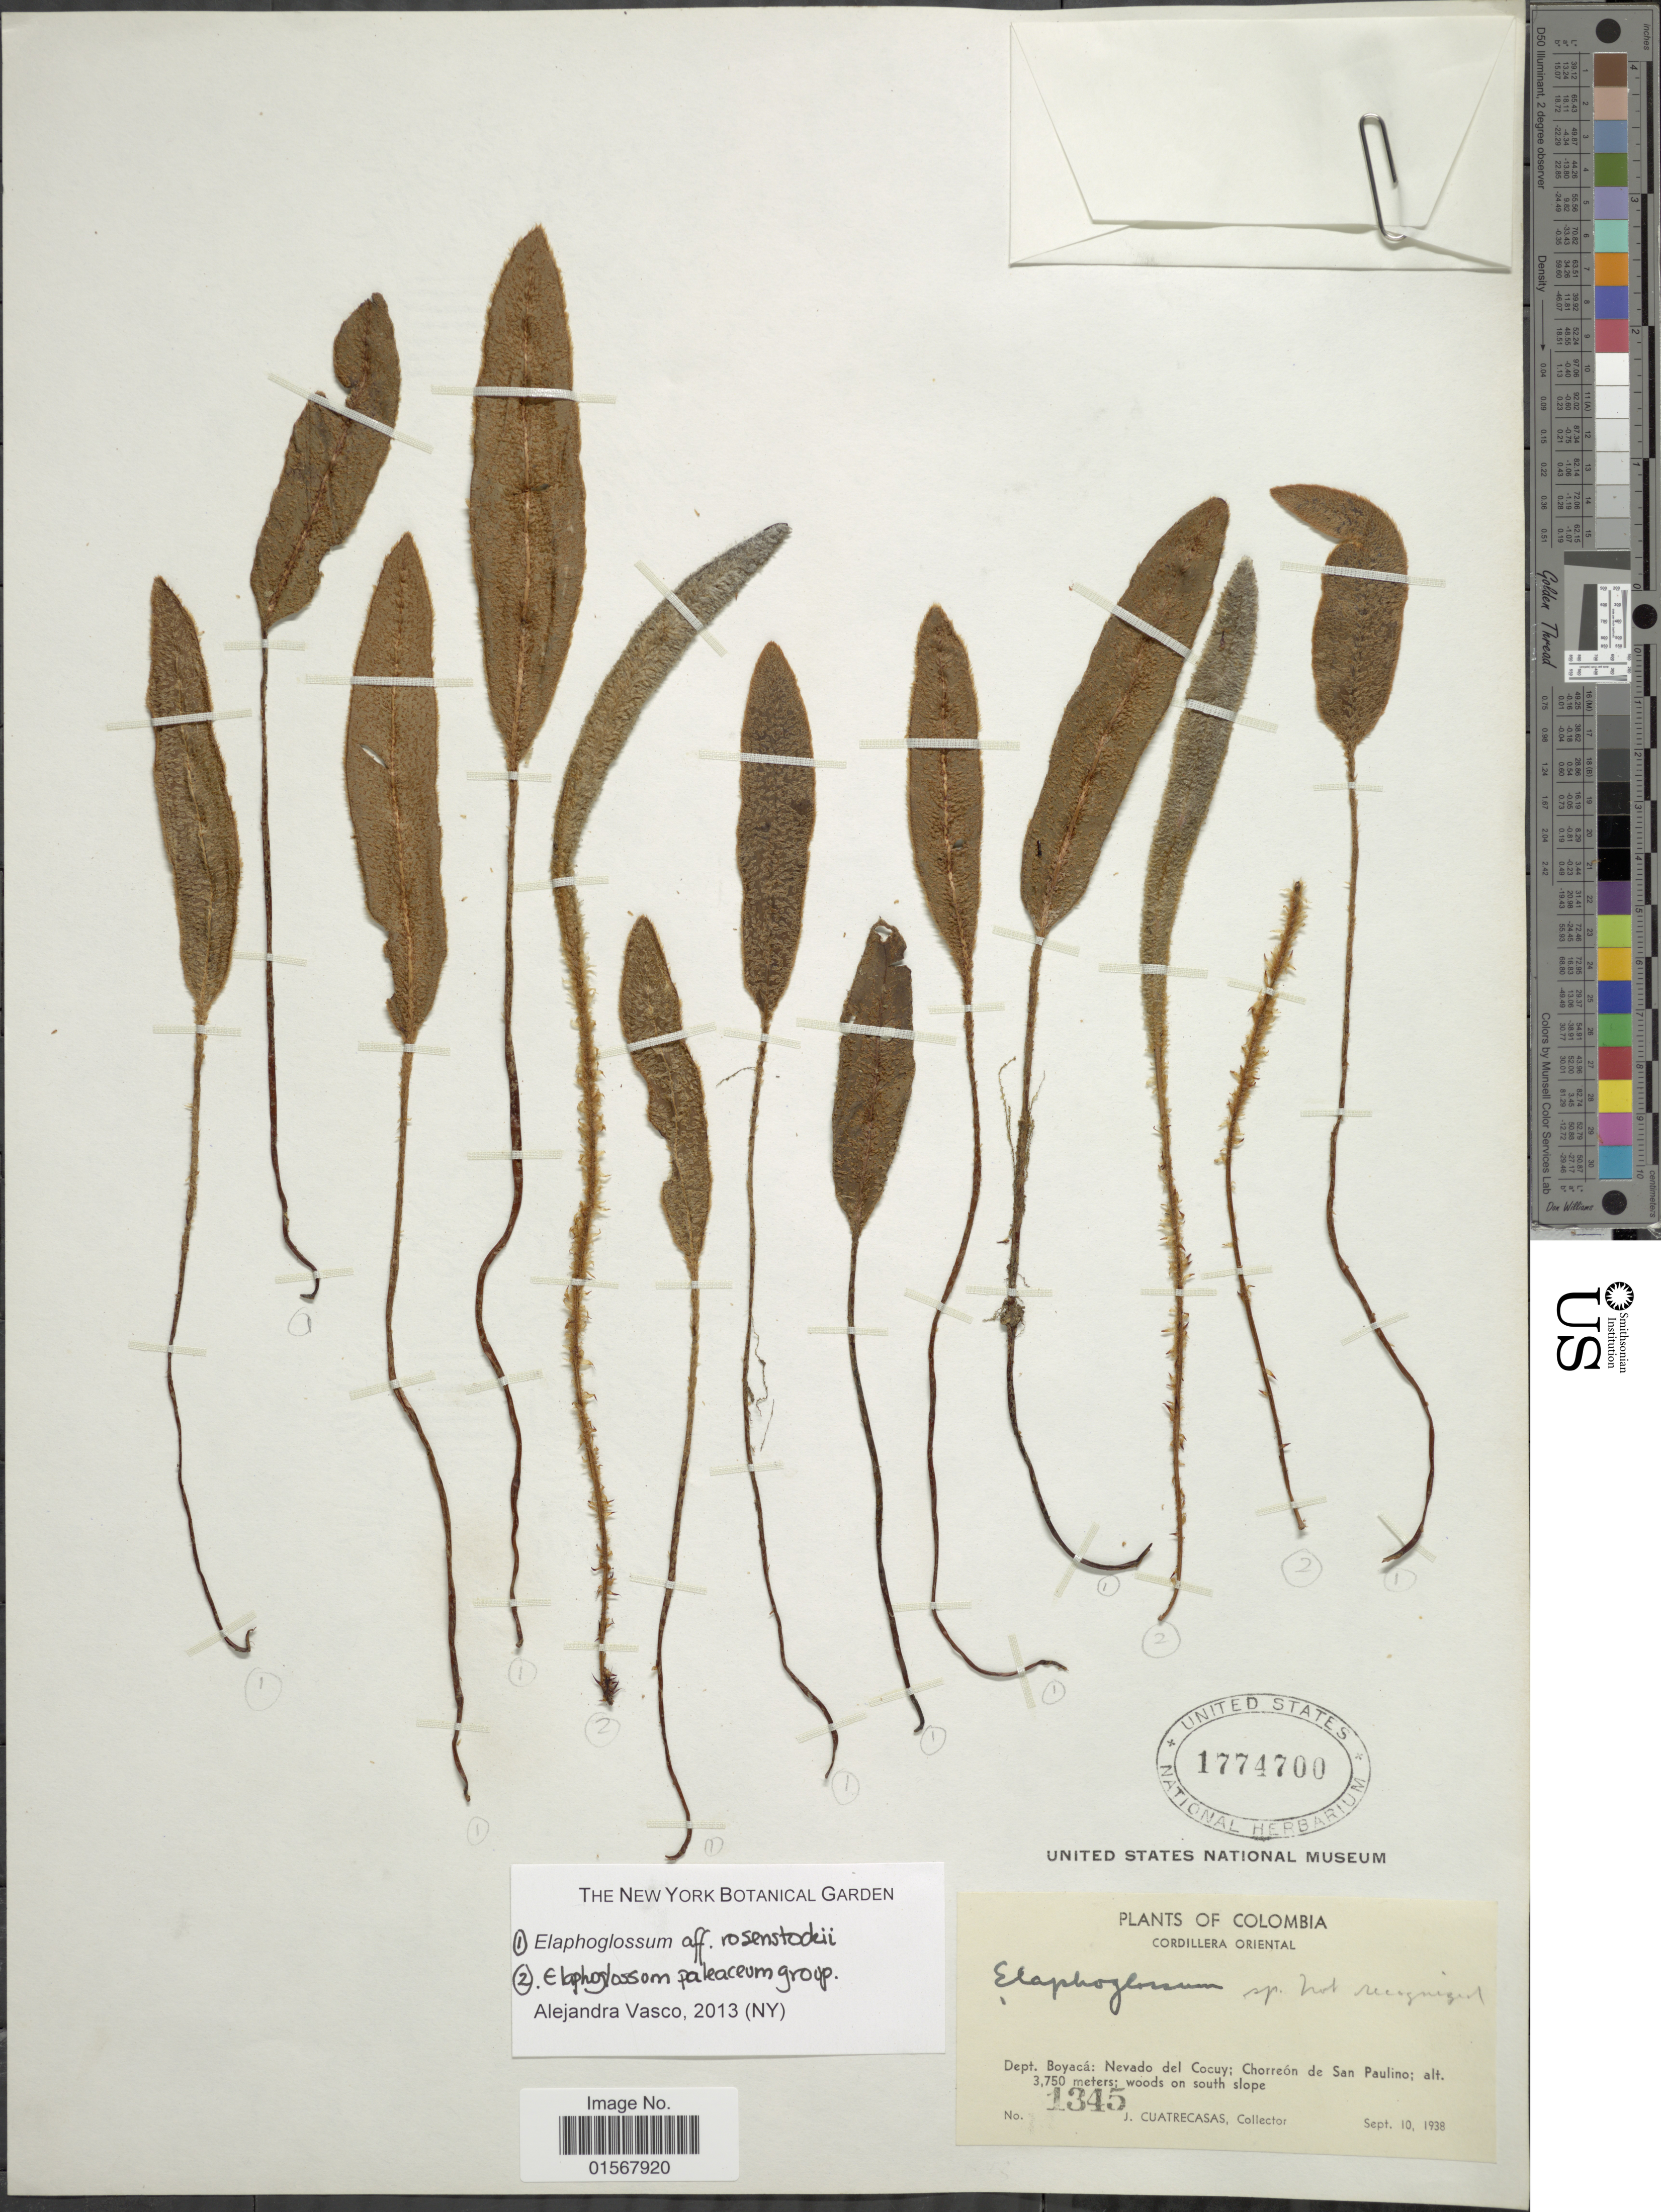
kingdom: Plantae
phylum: Tracheophyta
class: Polypodiopsida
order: Polypodiales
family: Dryopteridaceae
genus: Elaphoglossum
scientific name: Elaphoglossum sp.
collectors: J. Cuatrecasas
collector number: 1345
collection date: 1938-09-10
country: Colombia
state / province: Boyacá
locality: Dept. Boyaca: Nevado del Cocuy; Chorreon de San Paulino, Cordillera Oriental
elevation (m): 3750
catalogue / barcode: US 1774700